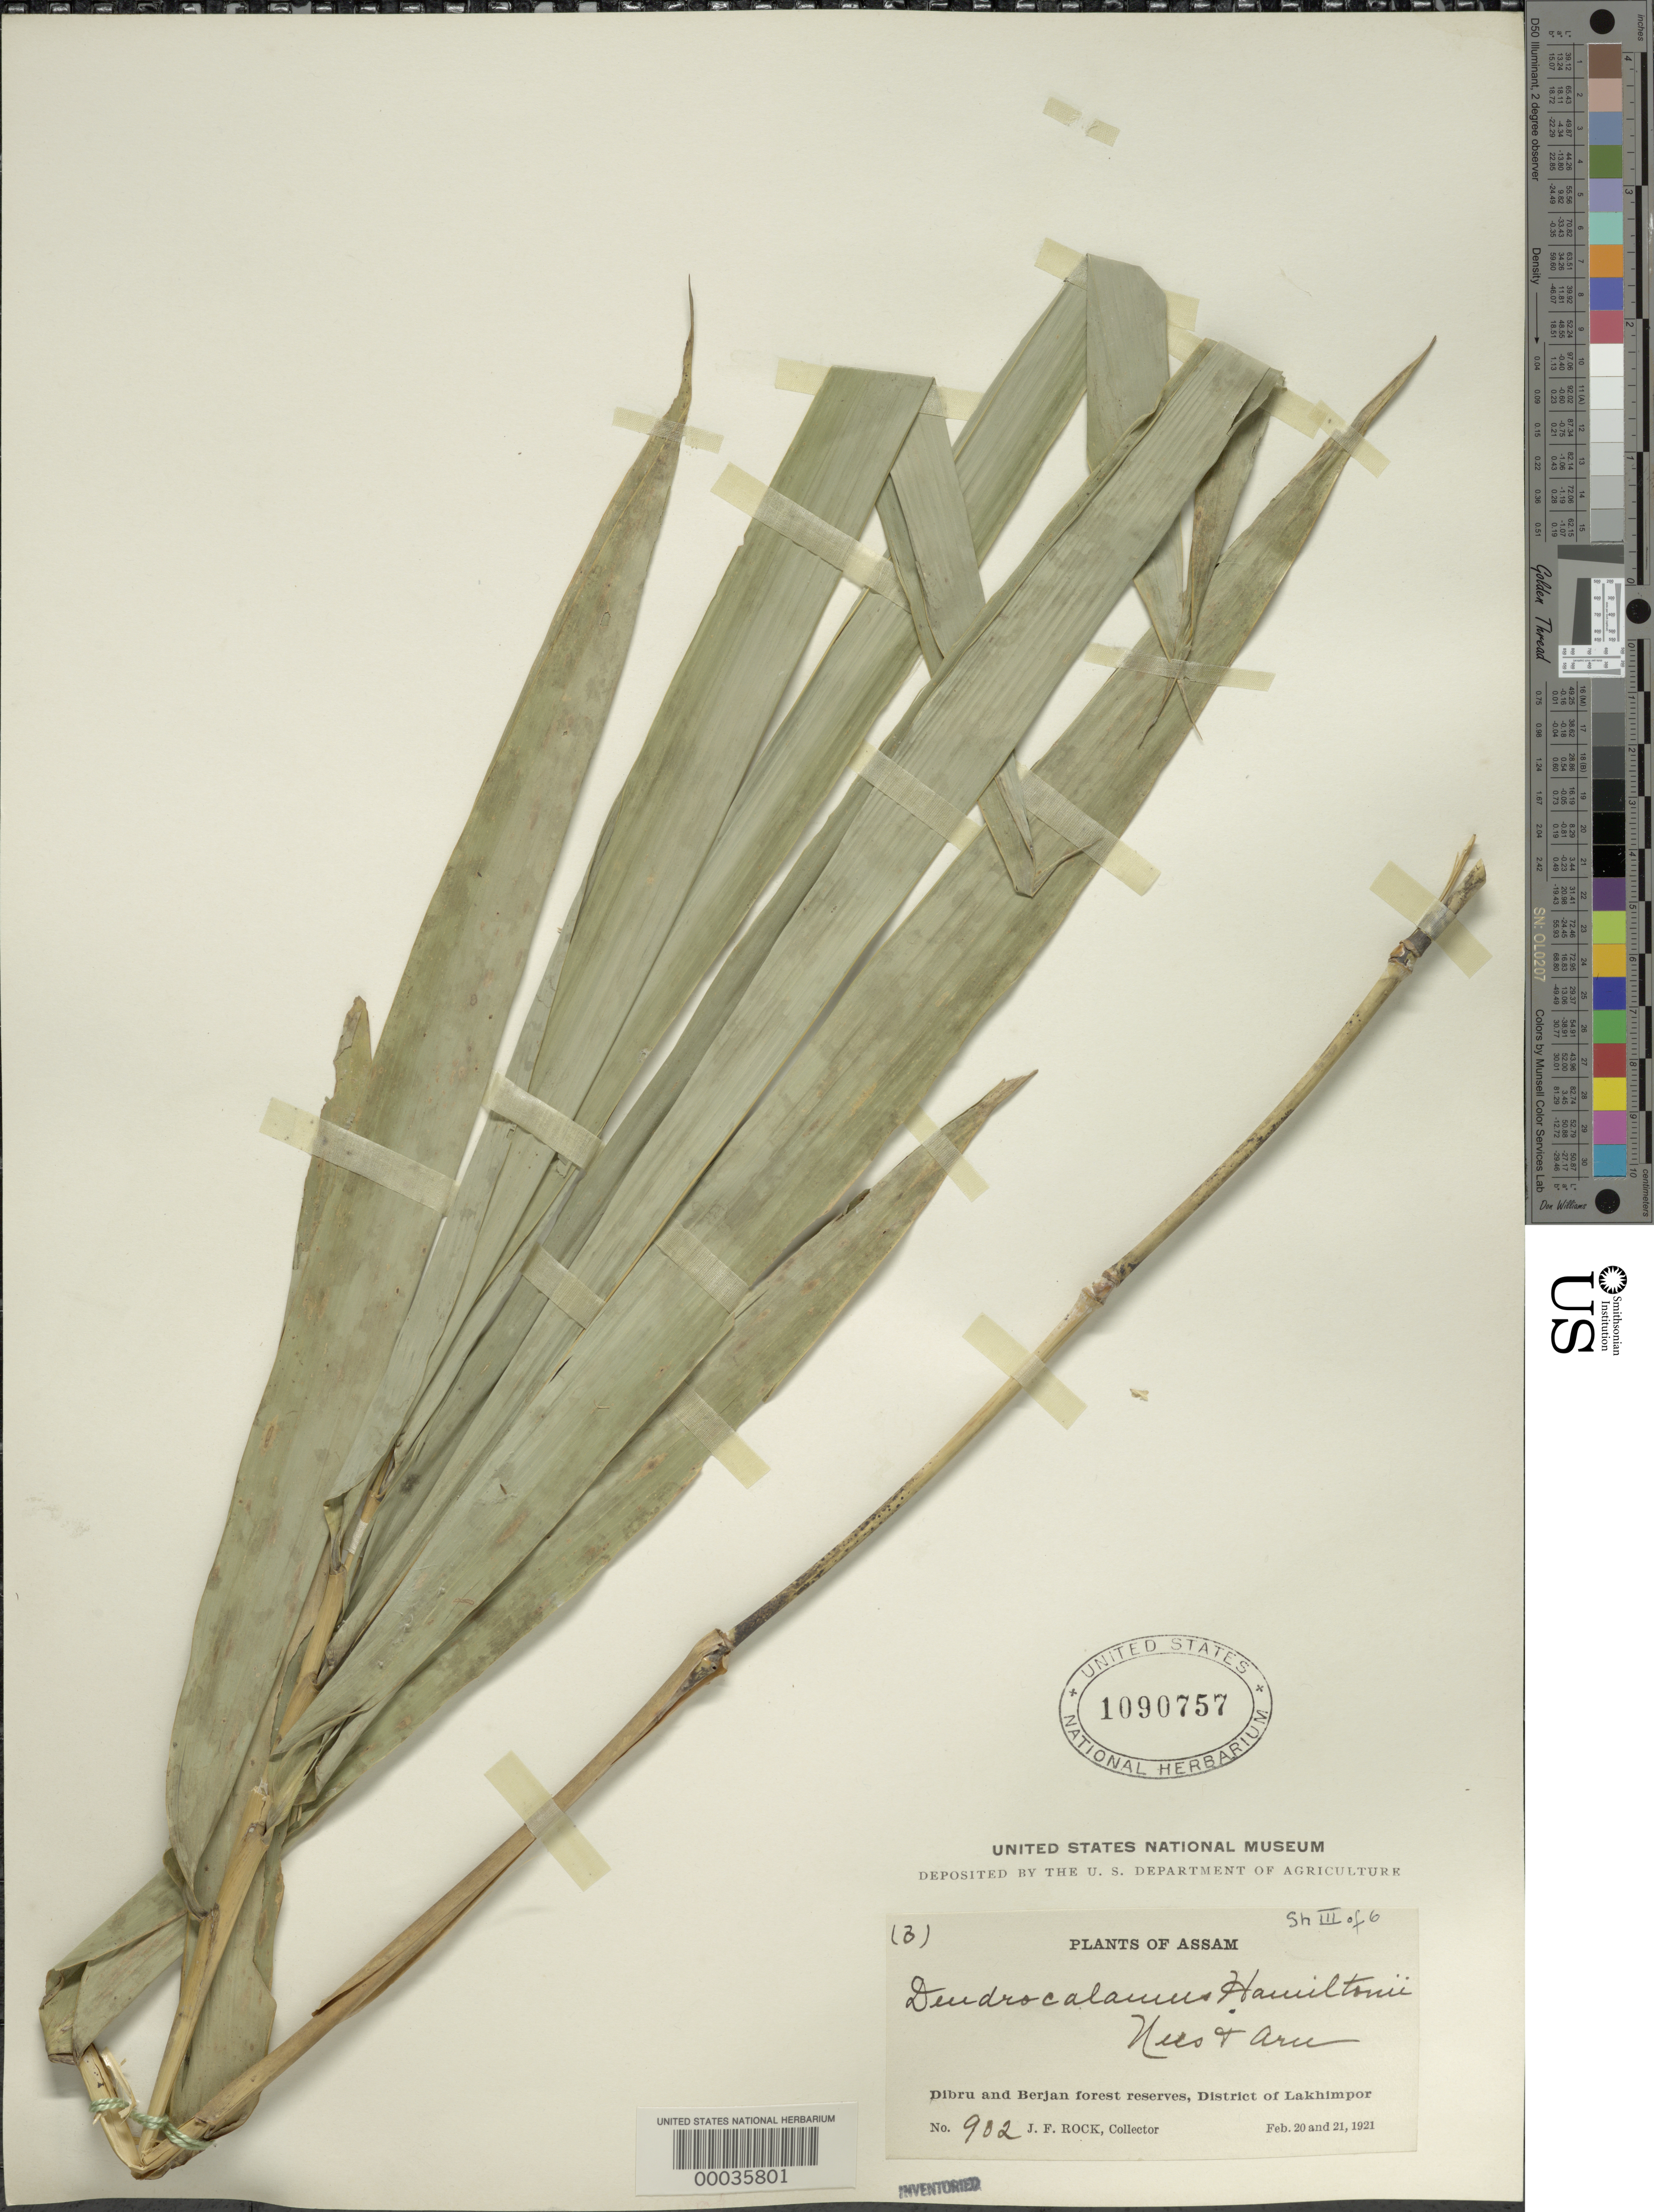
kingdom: Plantae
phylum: Tracheophyta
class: Liliopsida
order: Poales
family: Poaceae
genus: Dendrocalamus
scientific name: Dendrocalamus hamiltonii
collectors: J. F. Rock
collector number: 902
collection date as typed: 20 Feb 1921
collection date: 1921-02-20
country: India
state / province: Assam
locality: Dibru and Berjan forest reserves, District of Lakhimpor.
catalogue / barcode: US 1090757